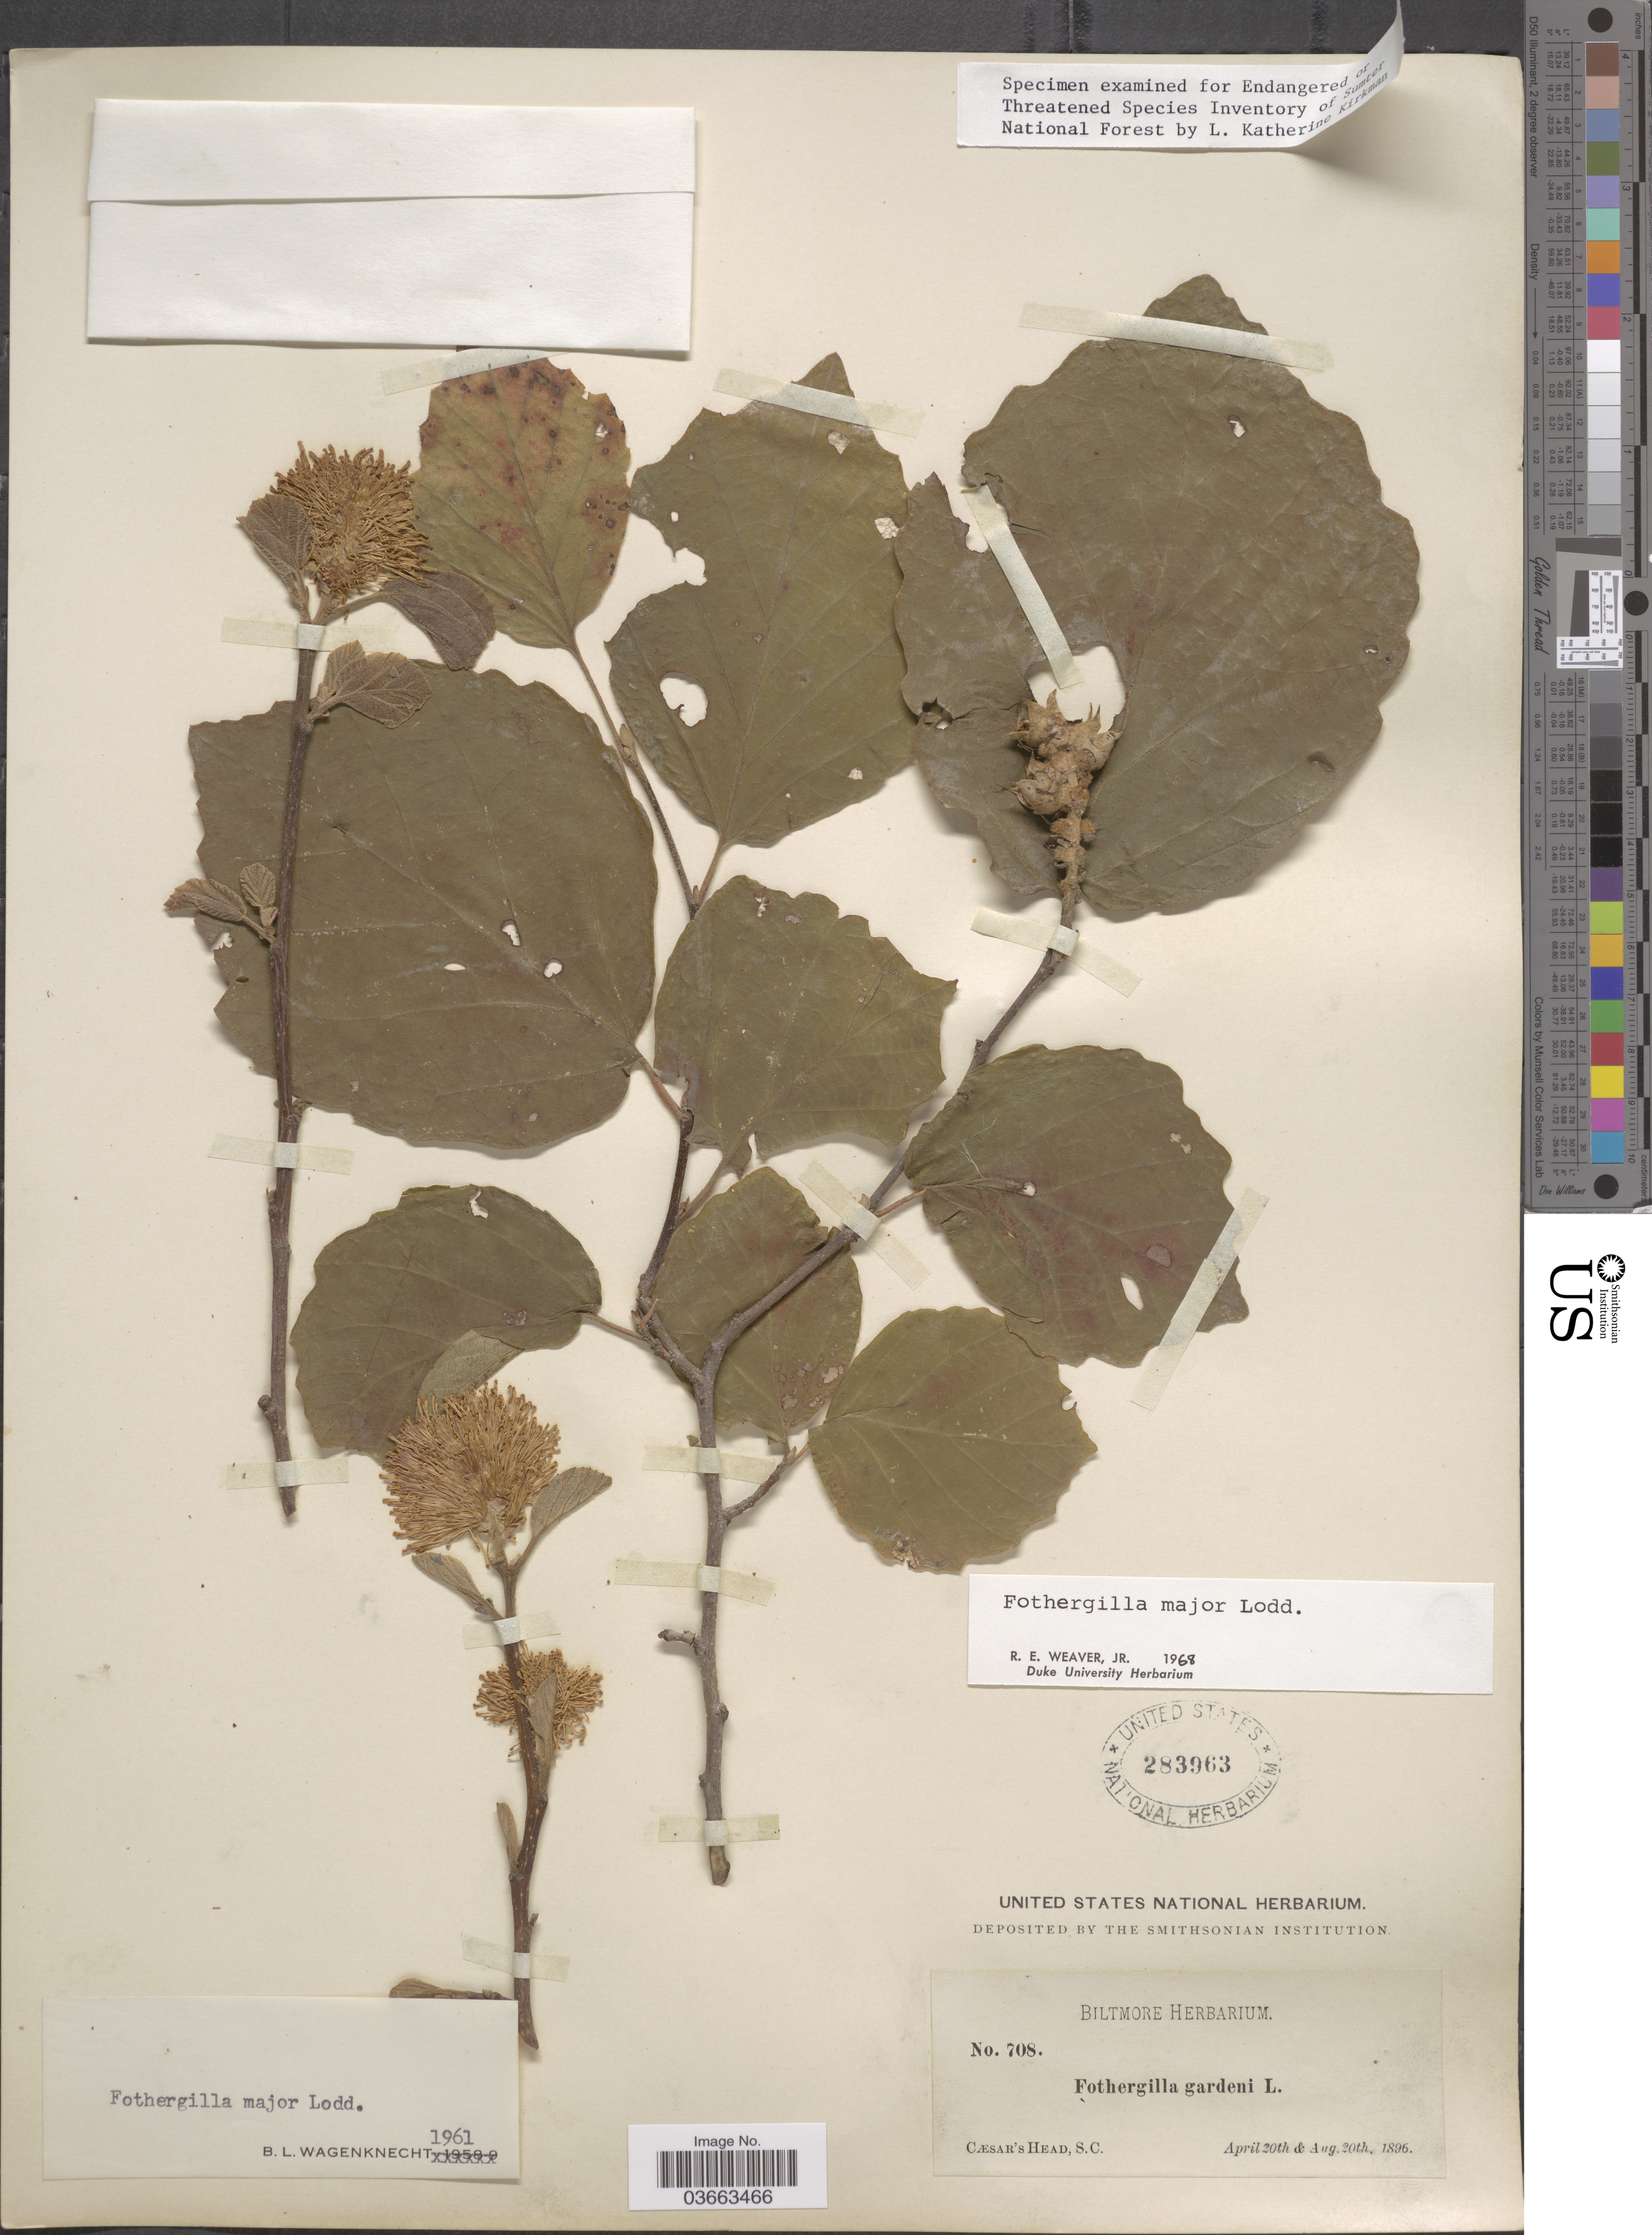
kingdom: Plantae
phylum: Tracheophyta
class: Magnoliopsida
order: Saxifragales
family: Hamamelidaceae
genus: Fothergilla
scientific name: Fothergilla major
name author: Lodd.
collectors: ex herb. Biltmore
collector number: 708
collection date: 1896-04-20/1896-08-20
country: United States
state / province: South Carolina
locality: Cæsar's Head.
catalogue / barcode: US 283963